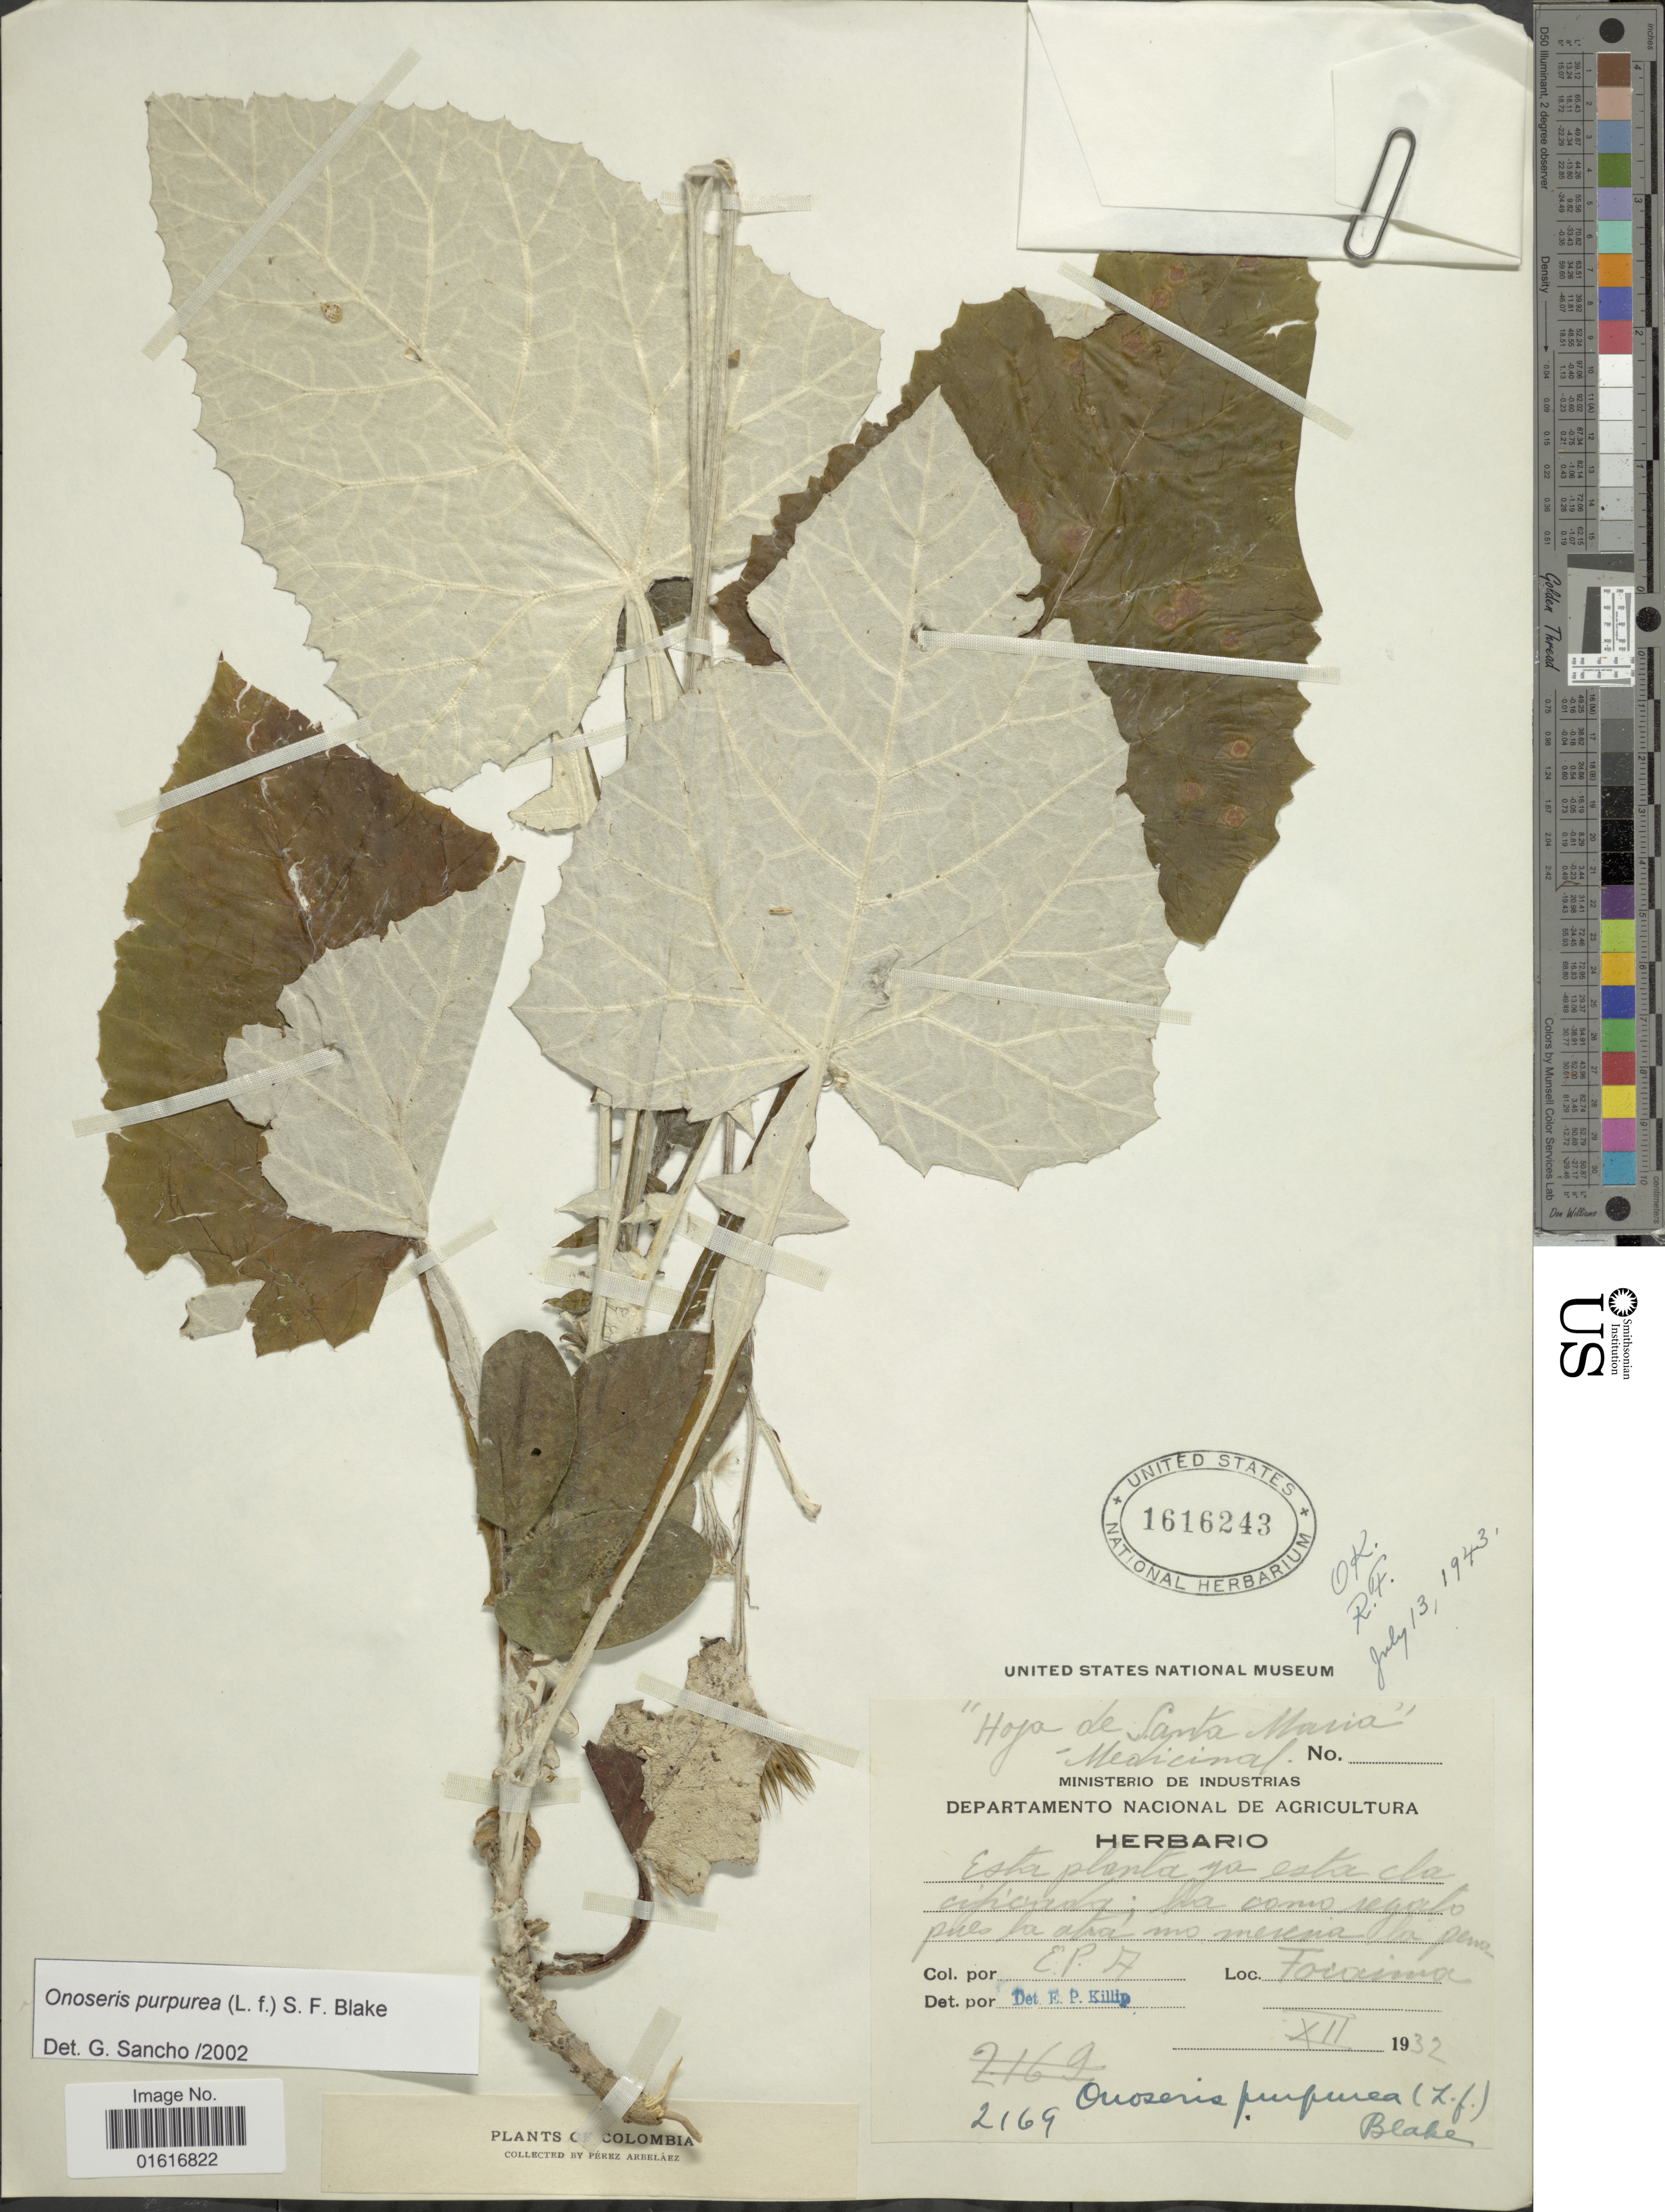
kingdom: Plantae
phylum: Tracheophyta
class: Magnoliopsida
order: Asterales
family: Asteraceae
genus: Onoseris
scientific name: Onoseris purpurea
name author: (L. f.) S.F. Blake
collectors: E. P. Killip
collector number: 2169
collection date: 1932-12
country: Colombia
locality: Hoja de Santa Maria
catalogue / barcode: US 1616243